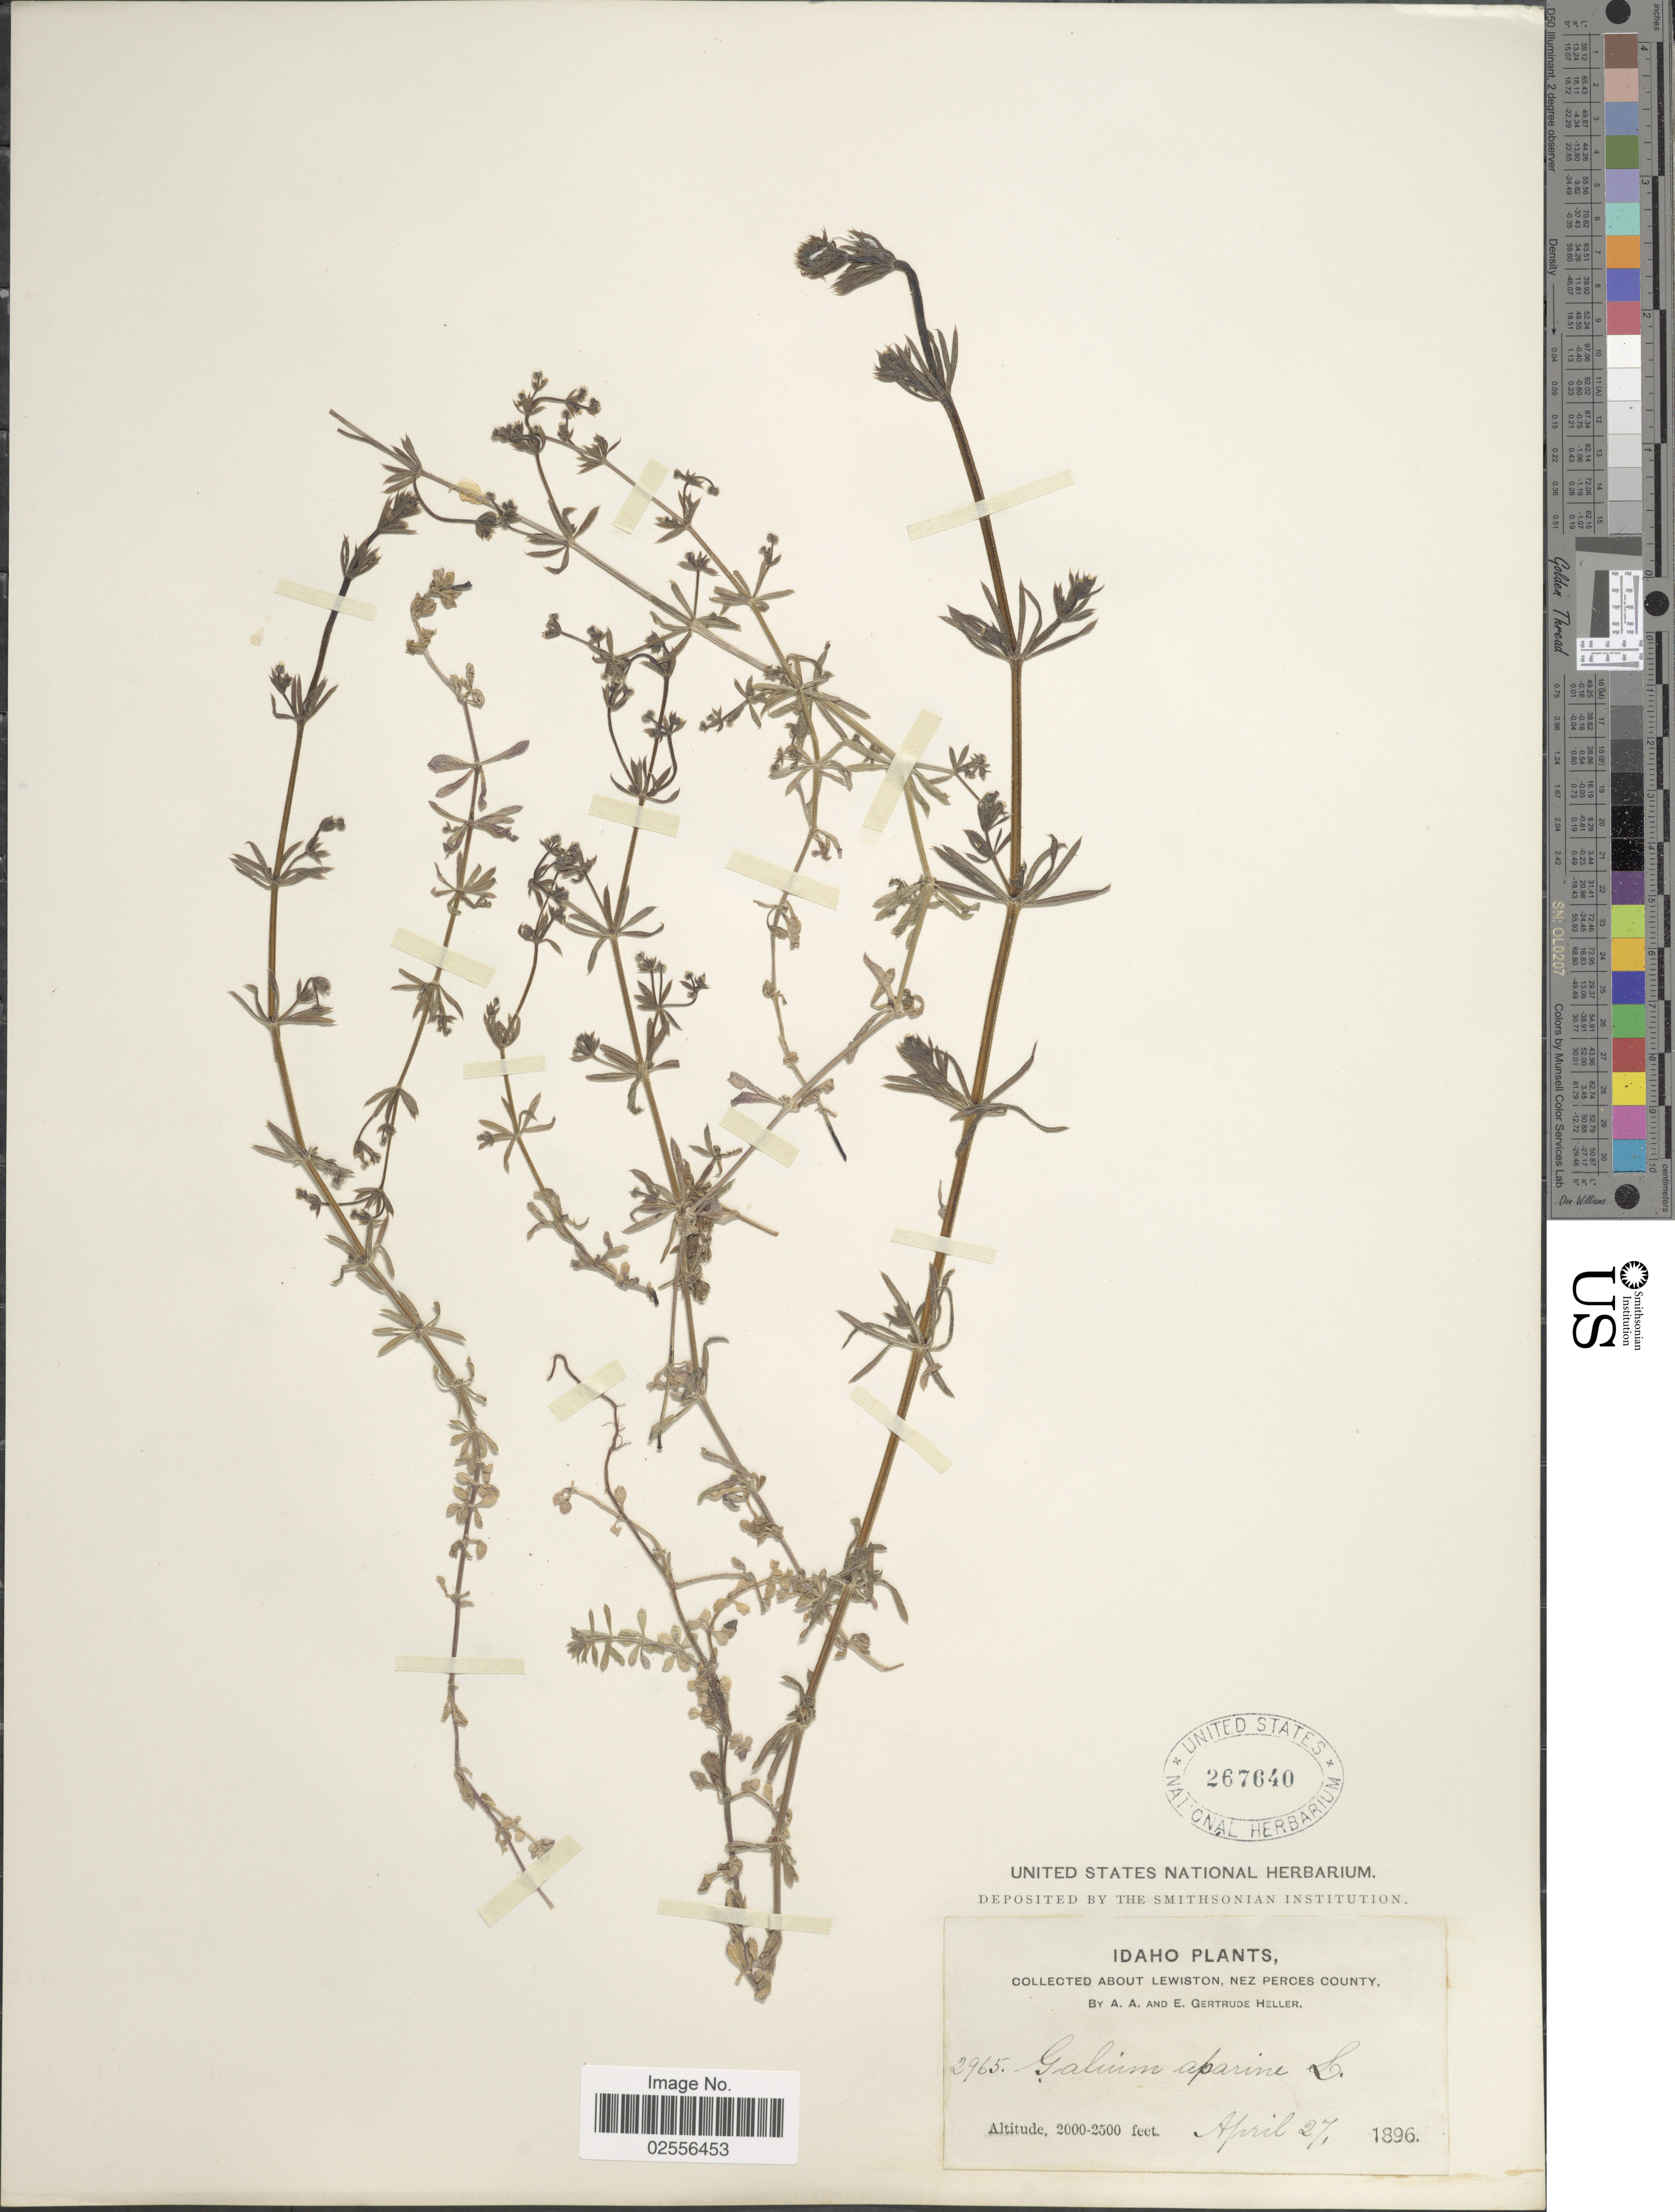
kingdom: Plantae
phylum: Tracheophyta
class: Magnoliopsida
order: Gentianales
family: Rubiaceae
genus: Galium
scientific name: Galium aparine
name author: L.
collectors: A. A. Heller & E. G. Heller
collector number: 2965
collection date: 1896-04-27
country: United States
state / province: Idaho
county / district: Nez Perce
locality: About Lewiston.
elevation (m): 610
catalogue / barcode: US 267640